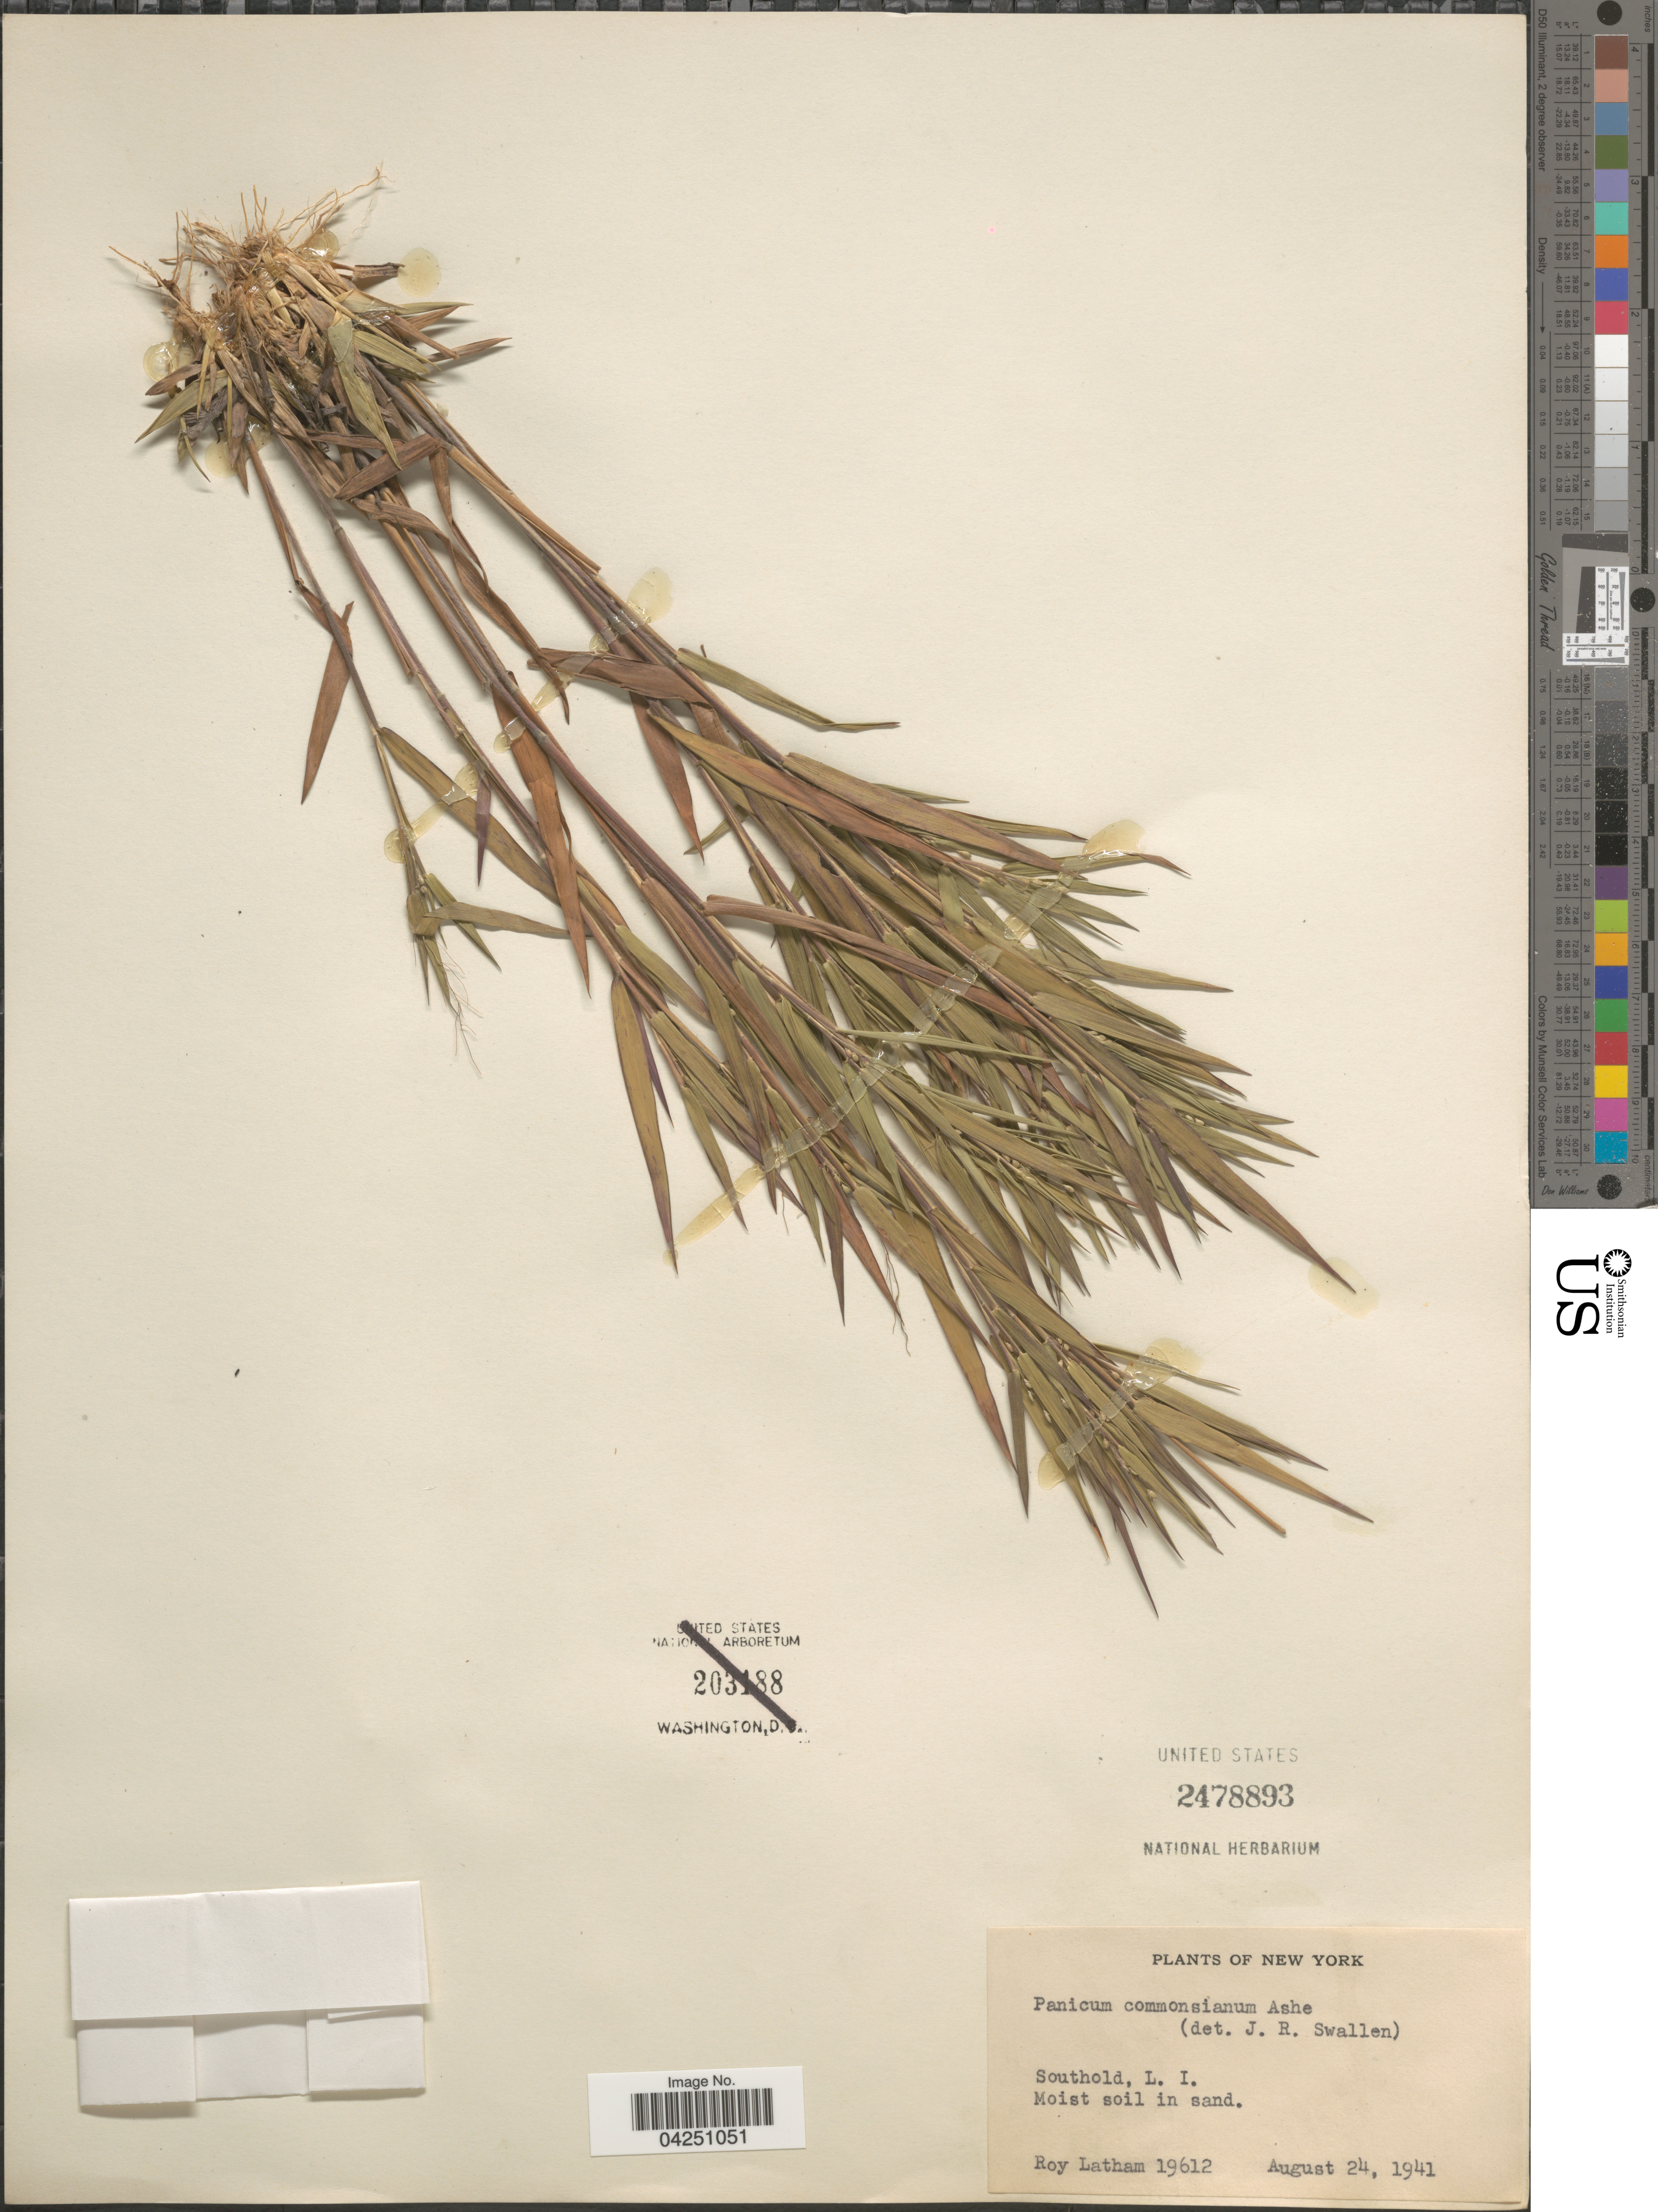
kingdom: Plantae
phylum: Tracheophyta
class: Liliopsida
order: Poales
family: Poaceae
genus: Dichanthelium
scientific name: Dichanthelium acuminatum var. acuminatum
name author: (Sw.) Gould & C.A. Clark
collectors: R. Latham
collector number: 19612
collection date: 1941-08-24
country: United States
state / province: New York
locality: Southold, L. I.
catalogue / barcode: US 2478893